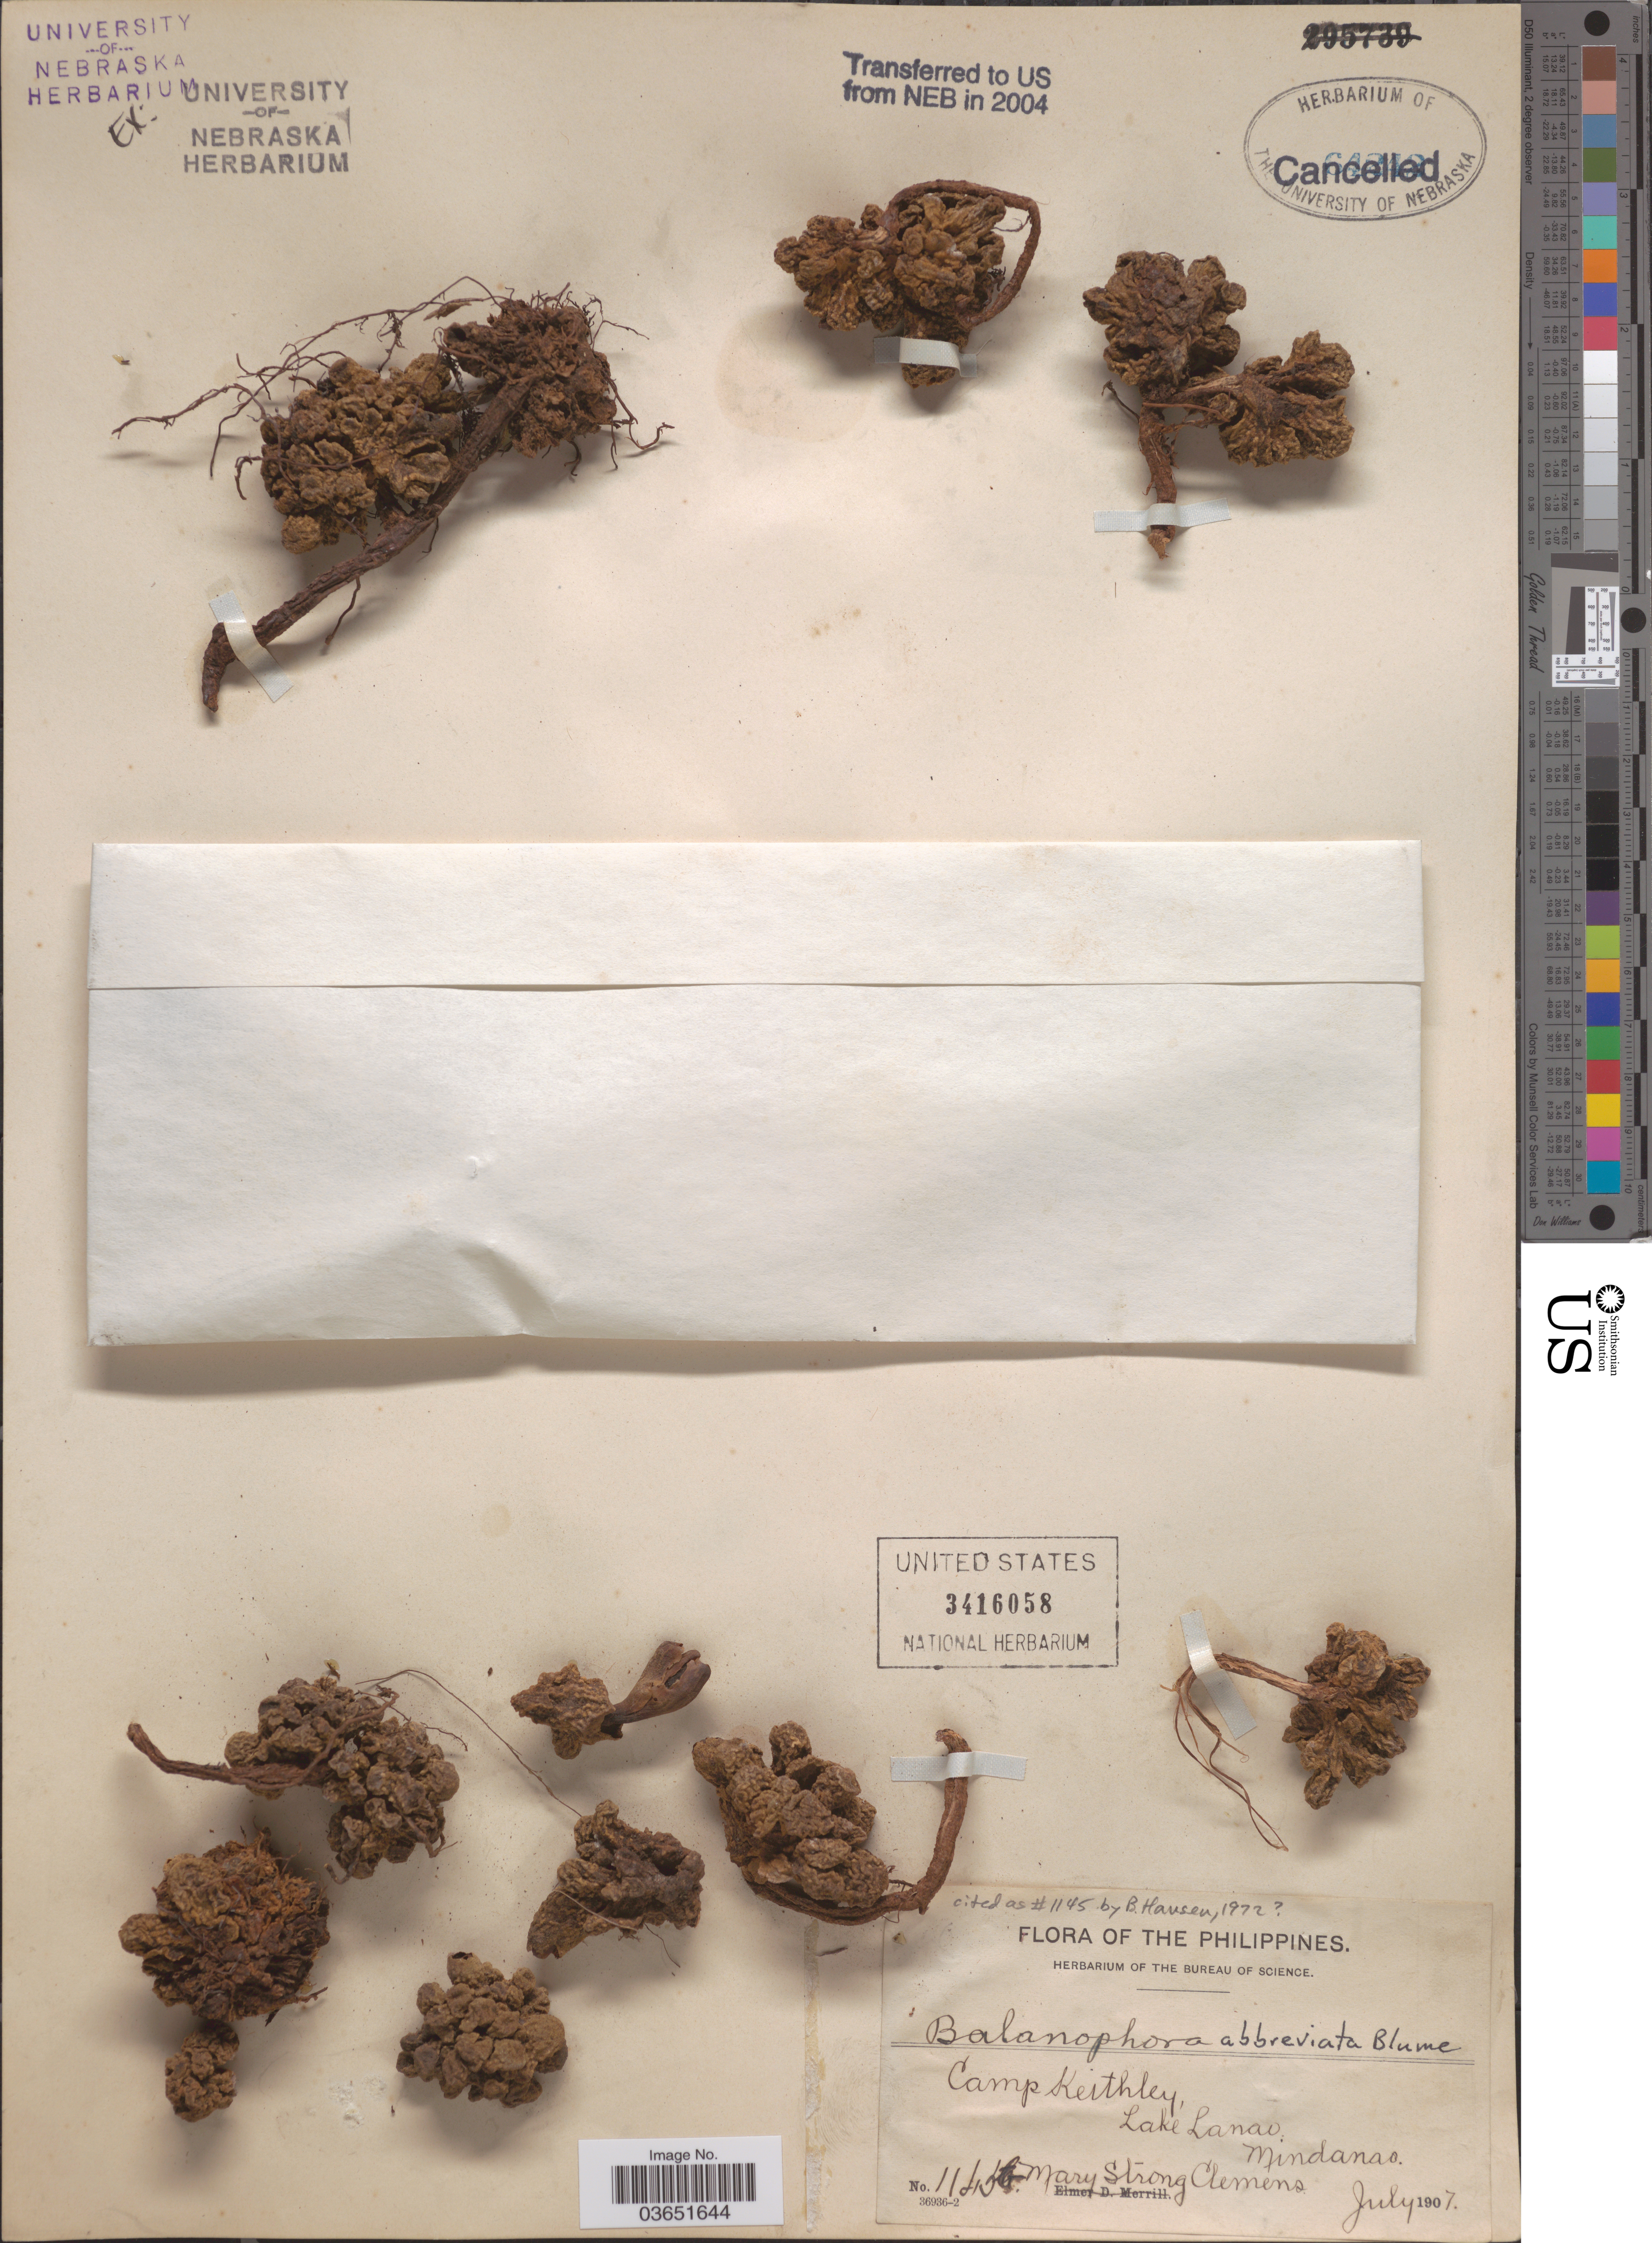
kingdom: Plantae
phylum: Tracheophyta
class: Magnoliopsida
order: Santalales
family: Balanophoraceae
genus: Balanophora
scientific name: Balanophora abbreviata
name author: Blume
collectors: M. S. Clemens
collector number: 1145G*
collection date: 1907-07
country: Philippines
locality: Camp Keithley, Lake Lanao, Mindanao.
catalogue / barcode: US 3416058